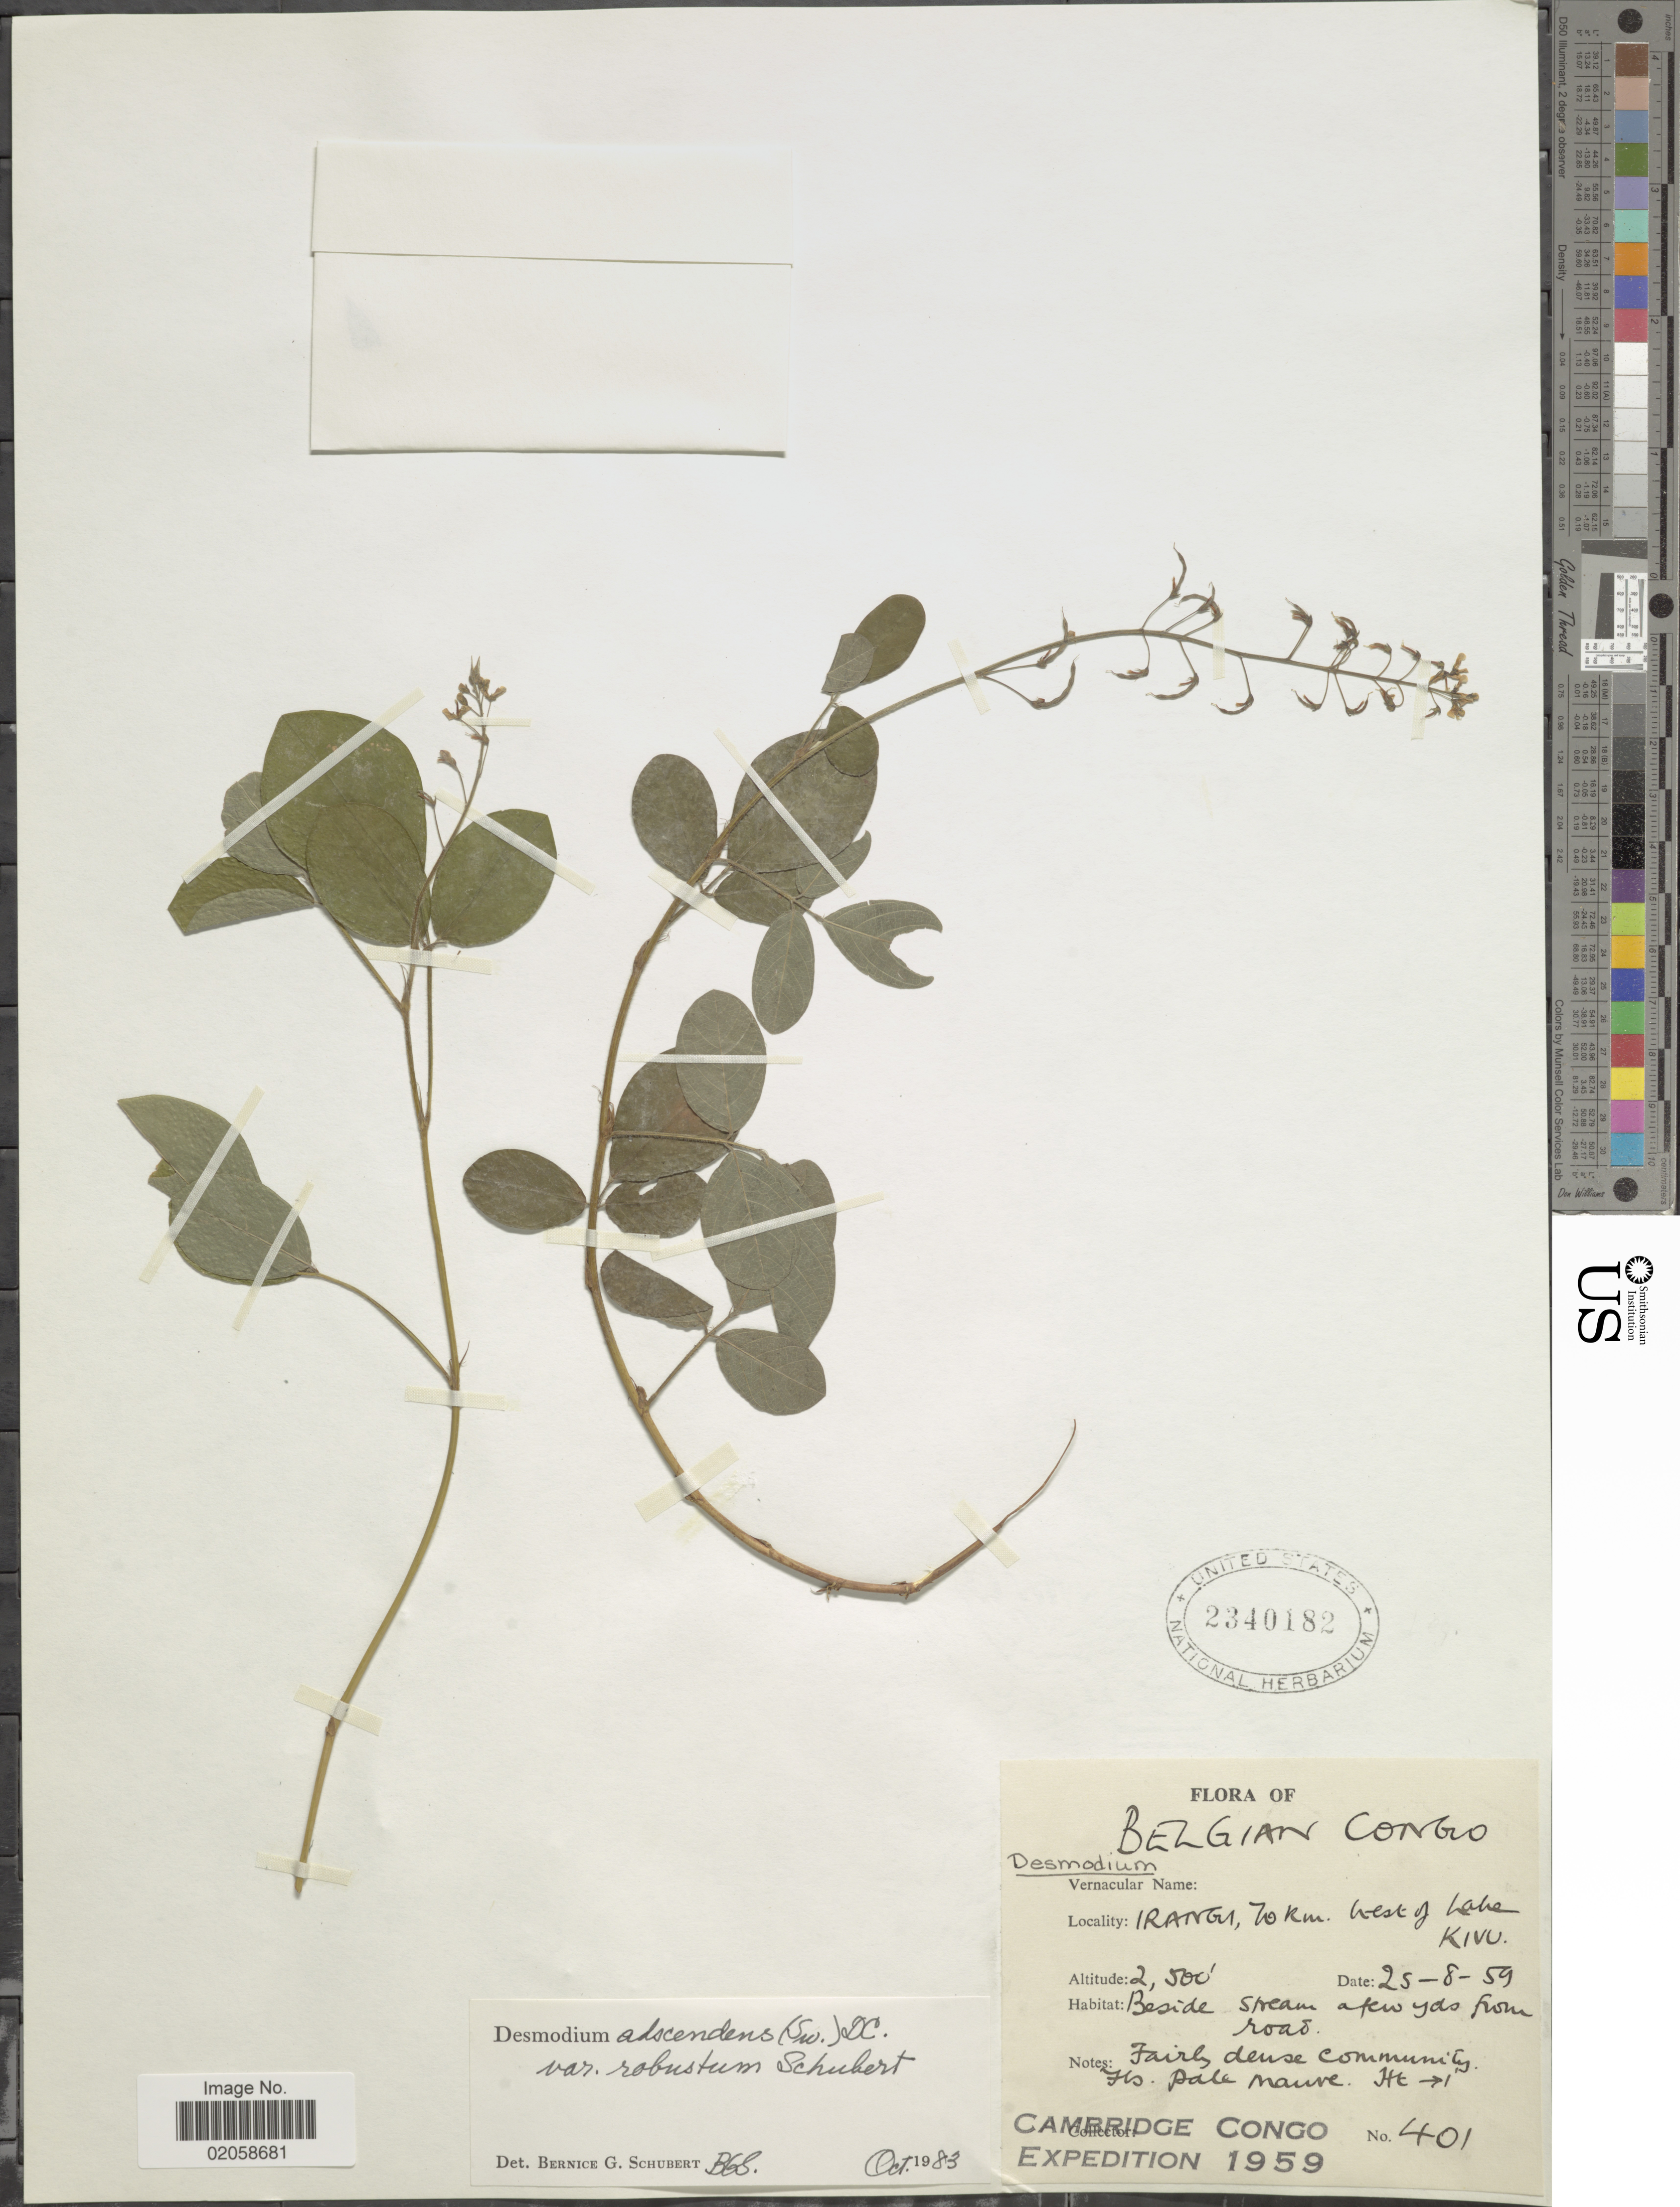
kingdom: Plantae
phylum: Tracheophyta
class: Magnoliopsida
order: Fabales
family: Fabaceae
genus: Grona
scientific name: Grona adscendens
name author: (Sw.) H. Ohashi & K. Ohashi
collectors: Cambridge Congo Expedition 1959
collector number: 401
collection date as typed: Transcribed d/m/y: 25/8/59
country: Congo, Democratic Republic of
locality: Belgian Congo, Irangu, 10 km. west of Lake Kivu.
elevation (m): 762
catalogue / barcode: US 2340182